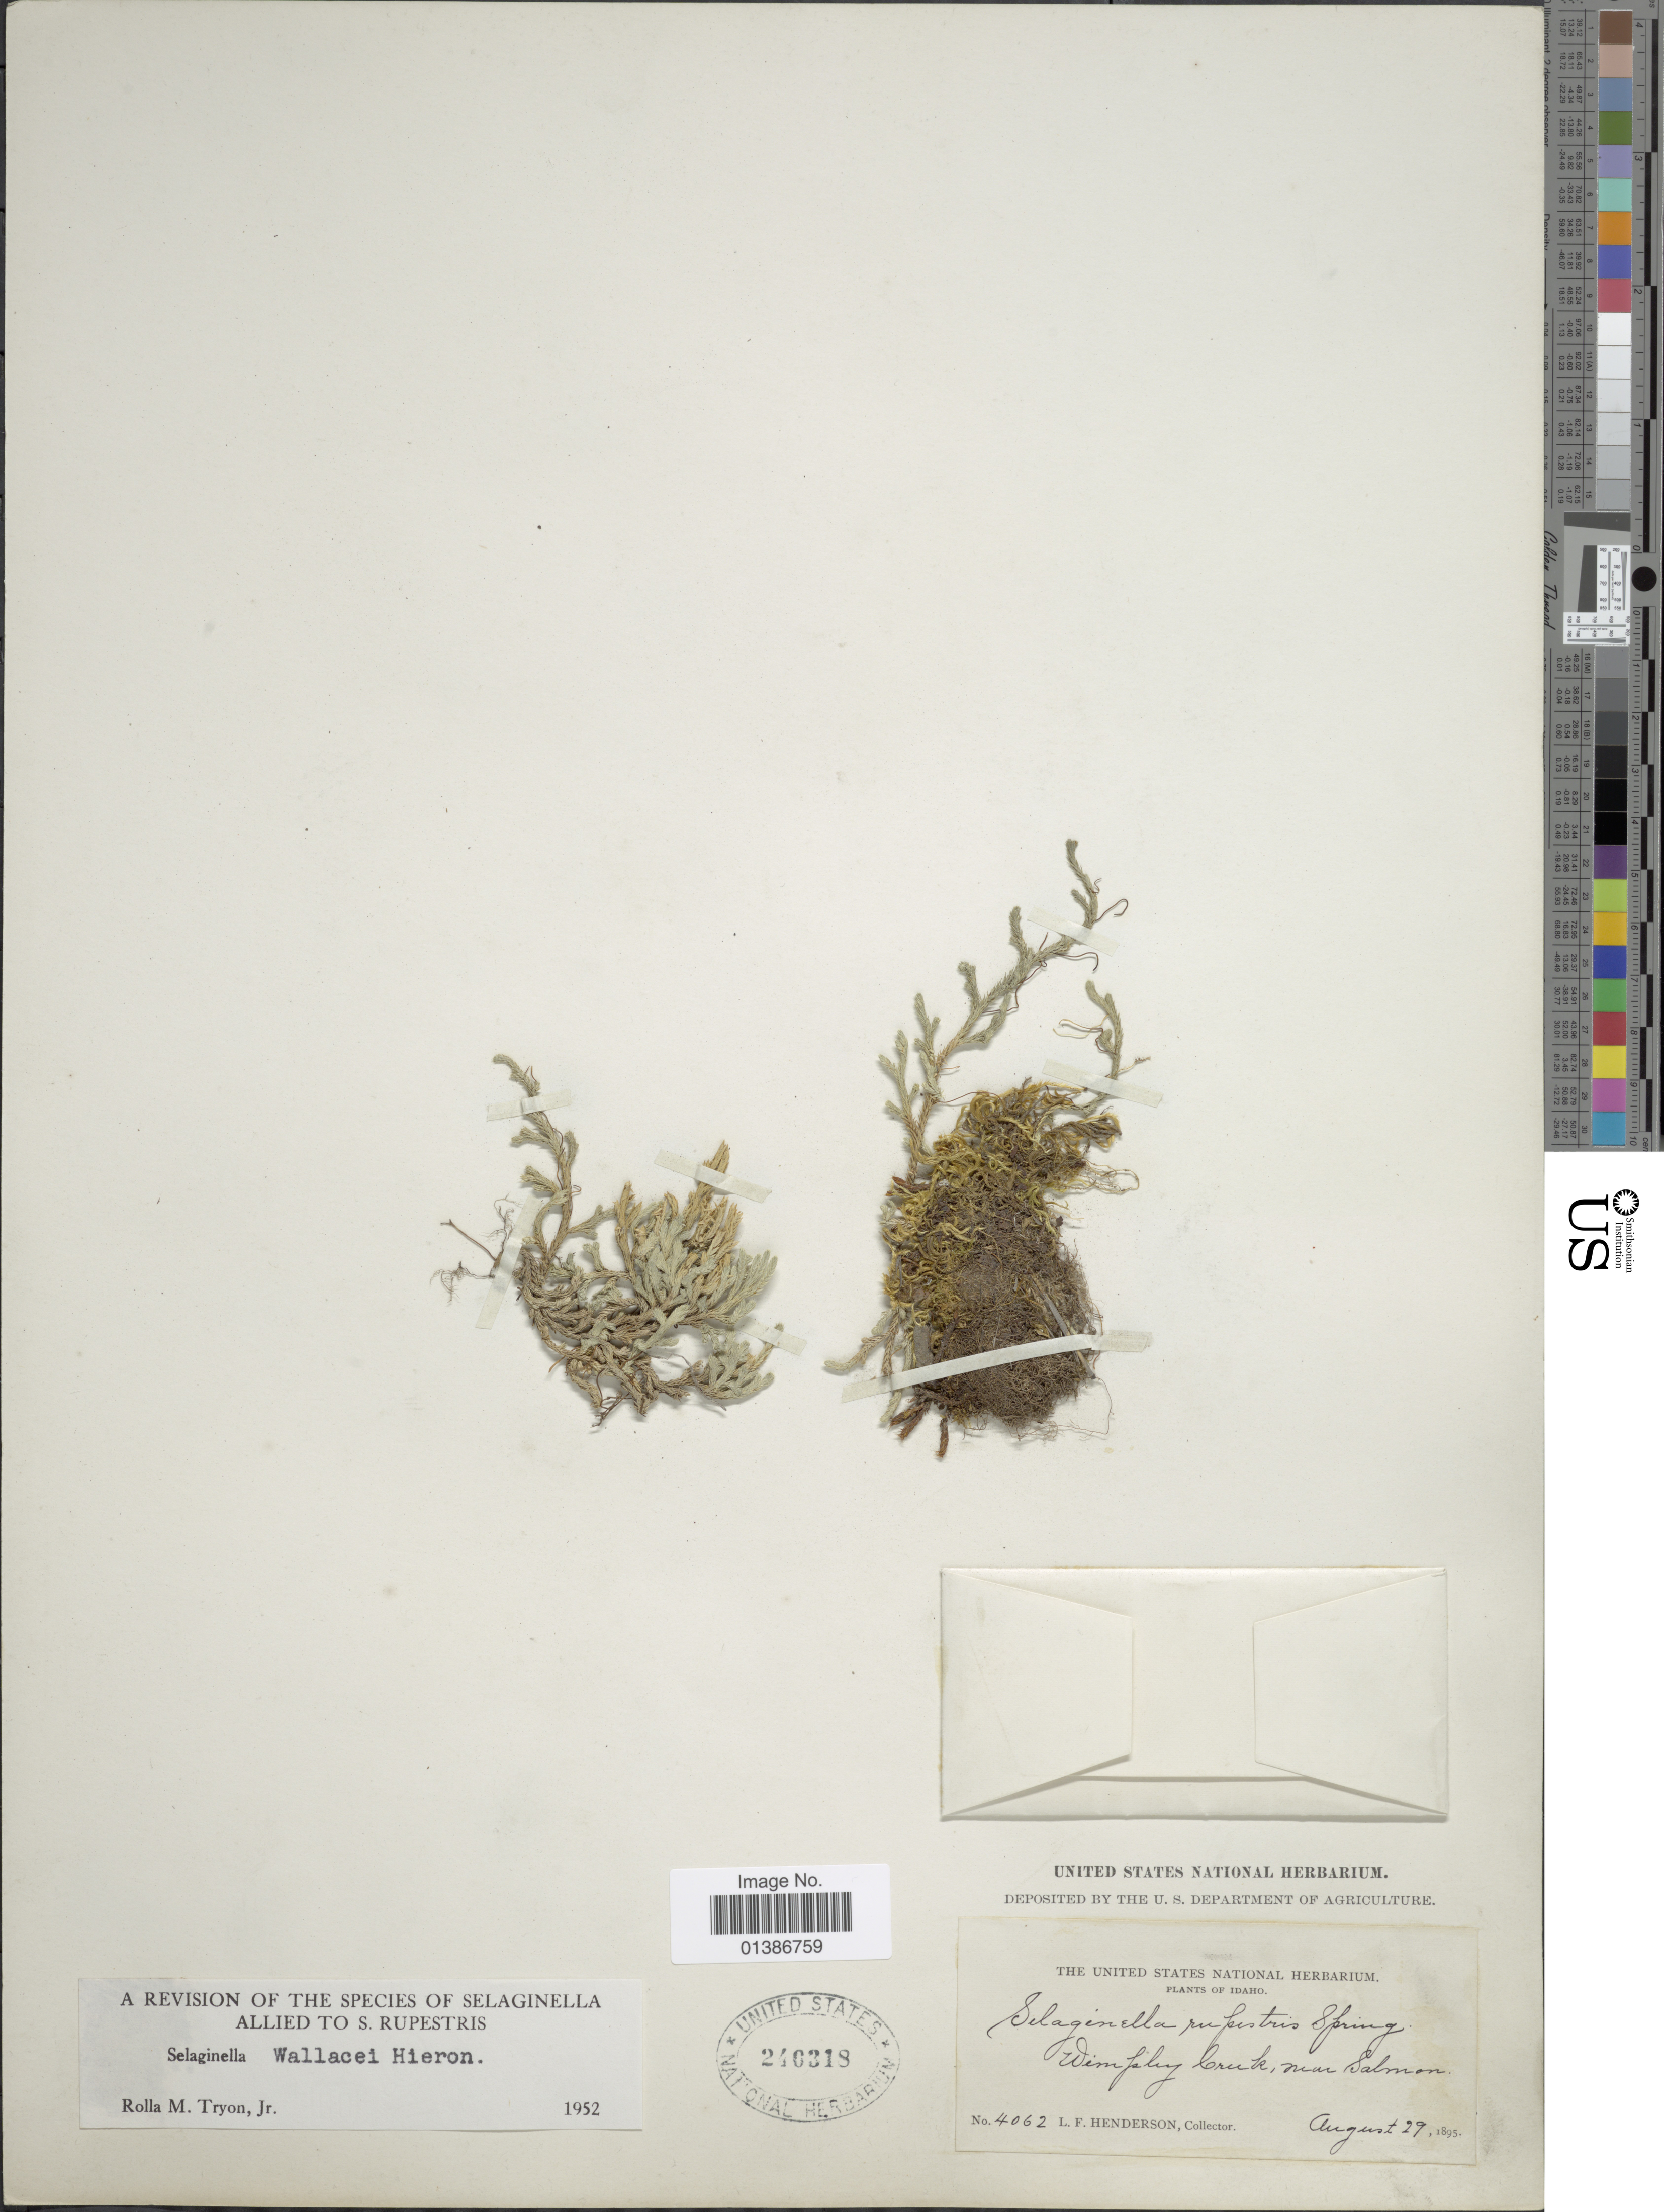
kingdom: Plantae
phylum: Tracheophyta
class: Lycopodiopsida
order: Selaginellales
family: Selaginellaceae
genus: Selaginella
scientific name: Selaginella wallacei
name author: Hieron.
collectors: L. Henderson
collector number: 4062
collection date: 1895-08-29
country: United States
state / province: Idaho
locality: Wimpky Creek, near Salmon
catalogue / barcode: US 240318